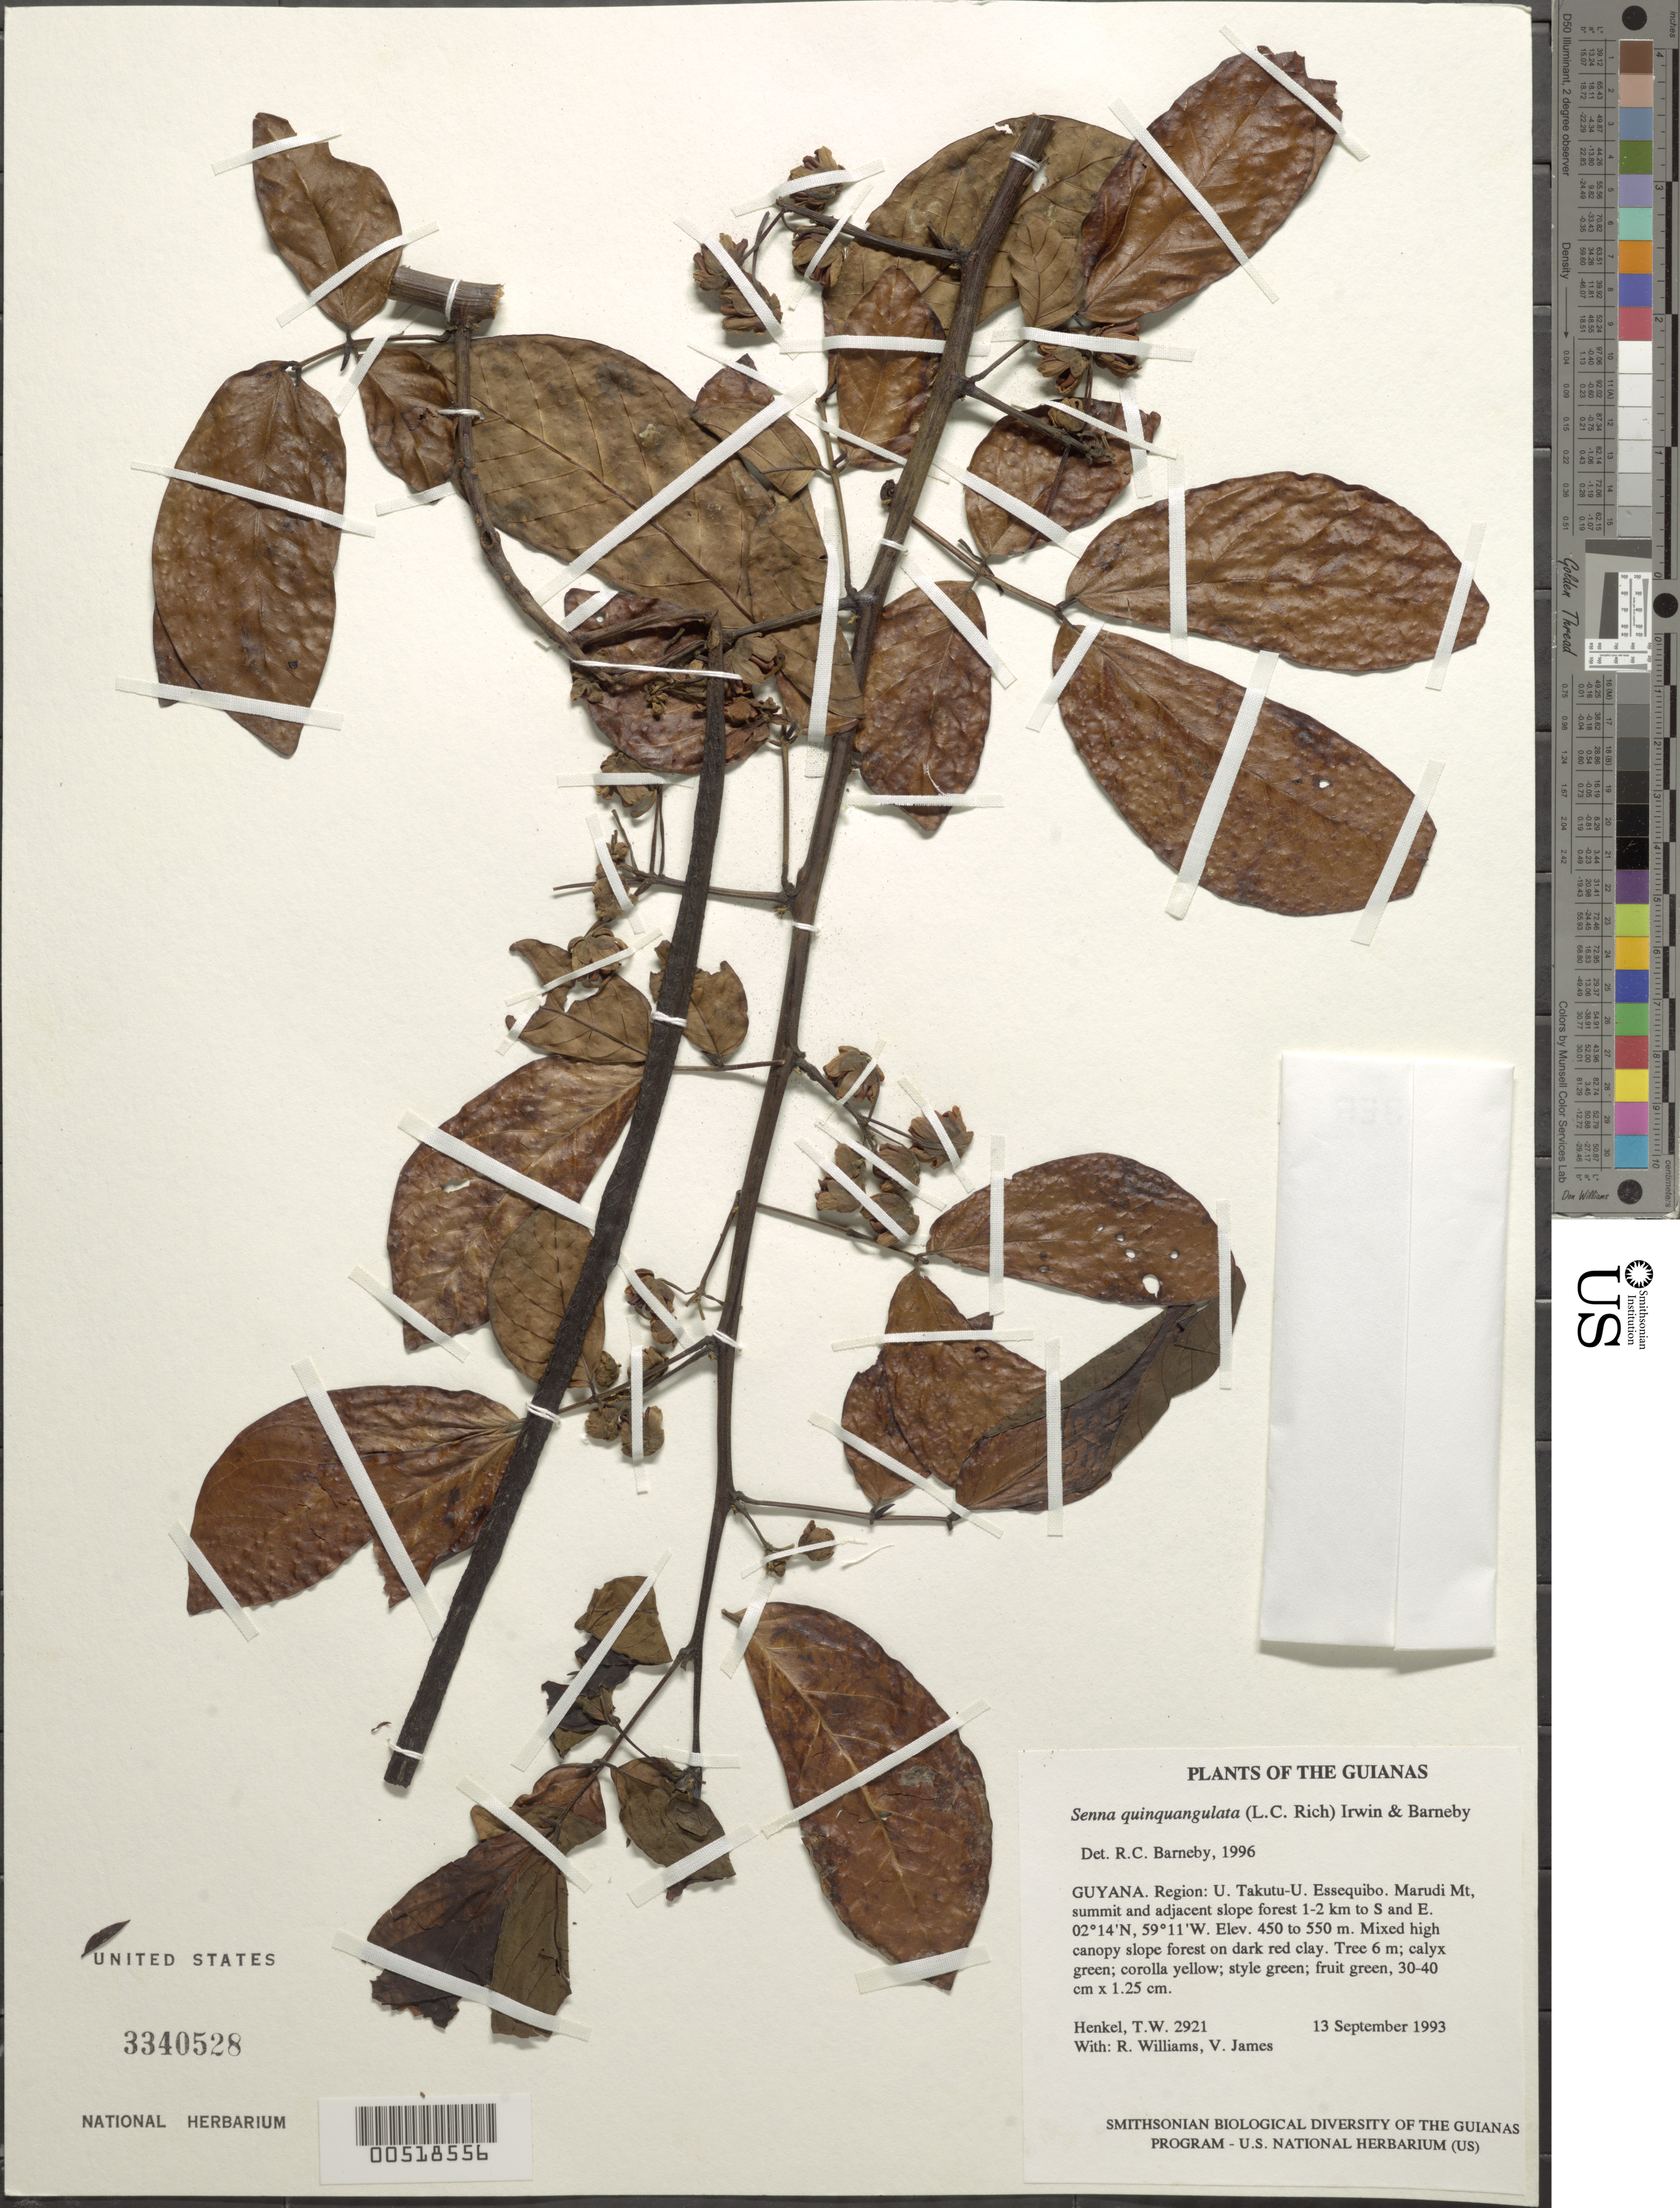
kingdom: Plantae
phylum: Tracheophyta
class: Magnoliopsida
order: Fabales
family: Fabaceae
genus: Senna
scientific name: Senna quinquangulata var. quinquangulata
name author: H.S. Irwin & Barneby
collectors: T. Henkel, R. Williams & V. James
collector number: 2921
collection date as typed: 13 September 1993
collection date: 1993-09-13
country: Guyana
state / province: U. Takutu-U. Essequibo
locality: Marudi Mt, summit and adjacent slope forest 1-2 km to S and E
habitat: Mixed high canopy slope forest on dark red clay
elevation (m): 450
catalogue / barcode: US 3340508